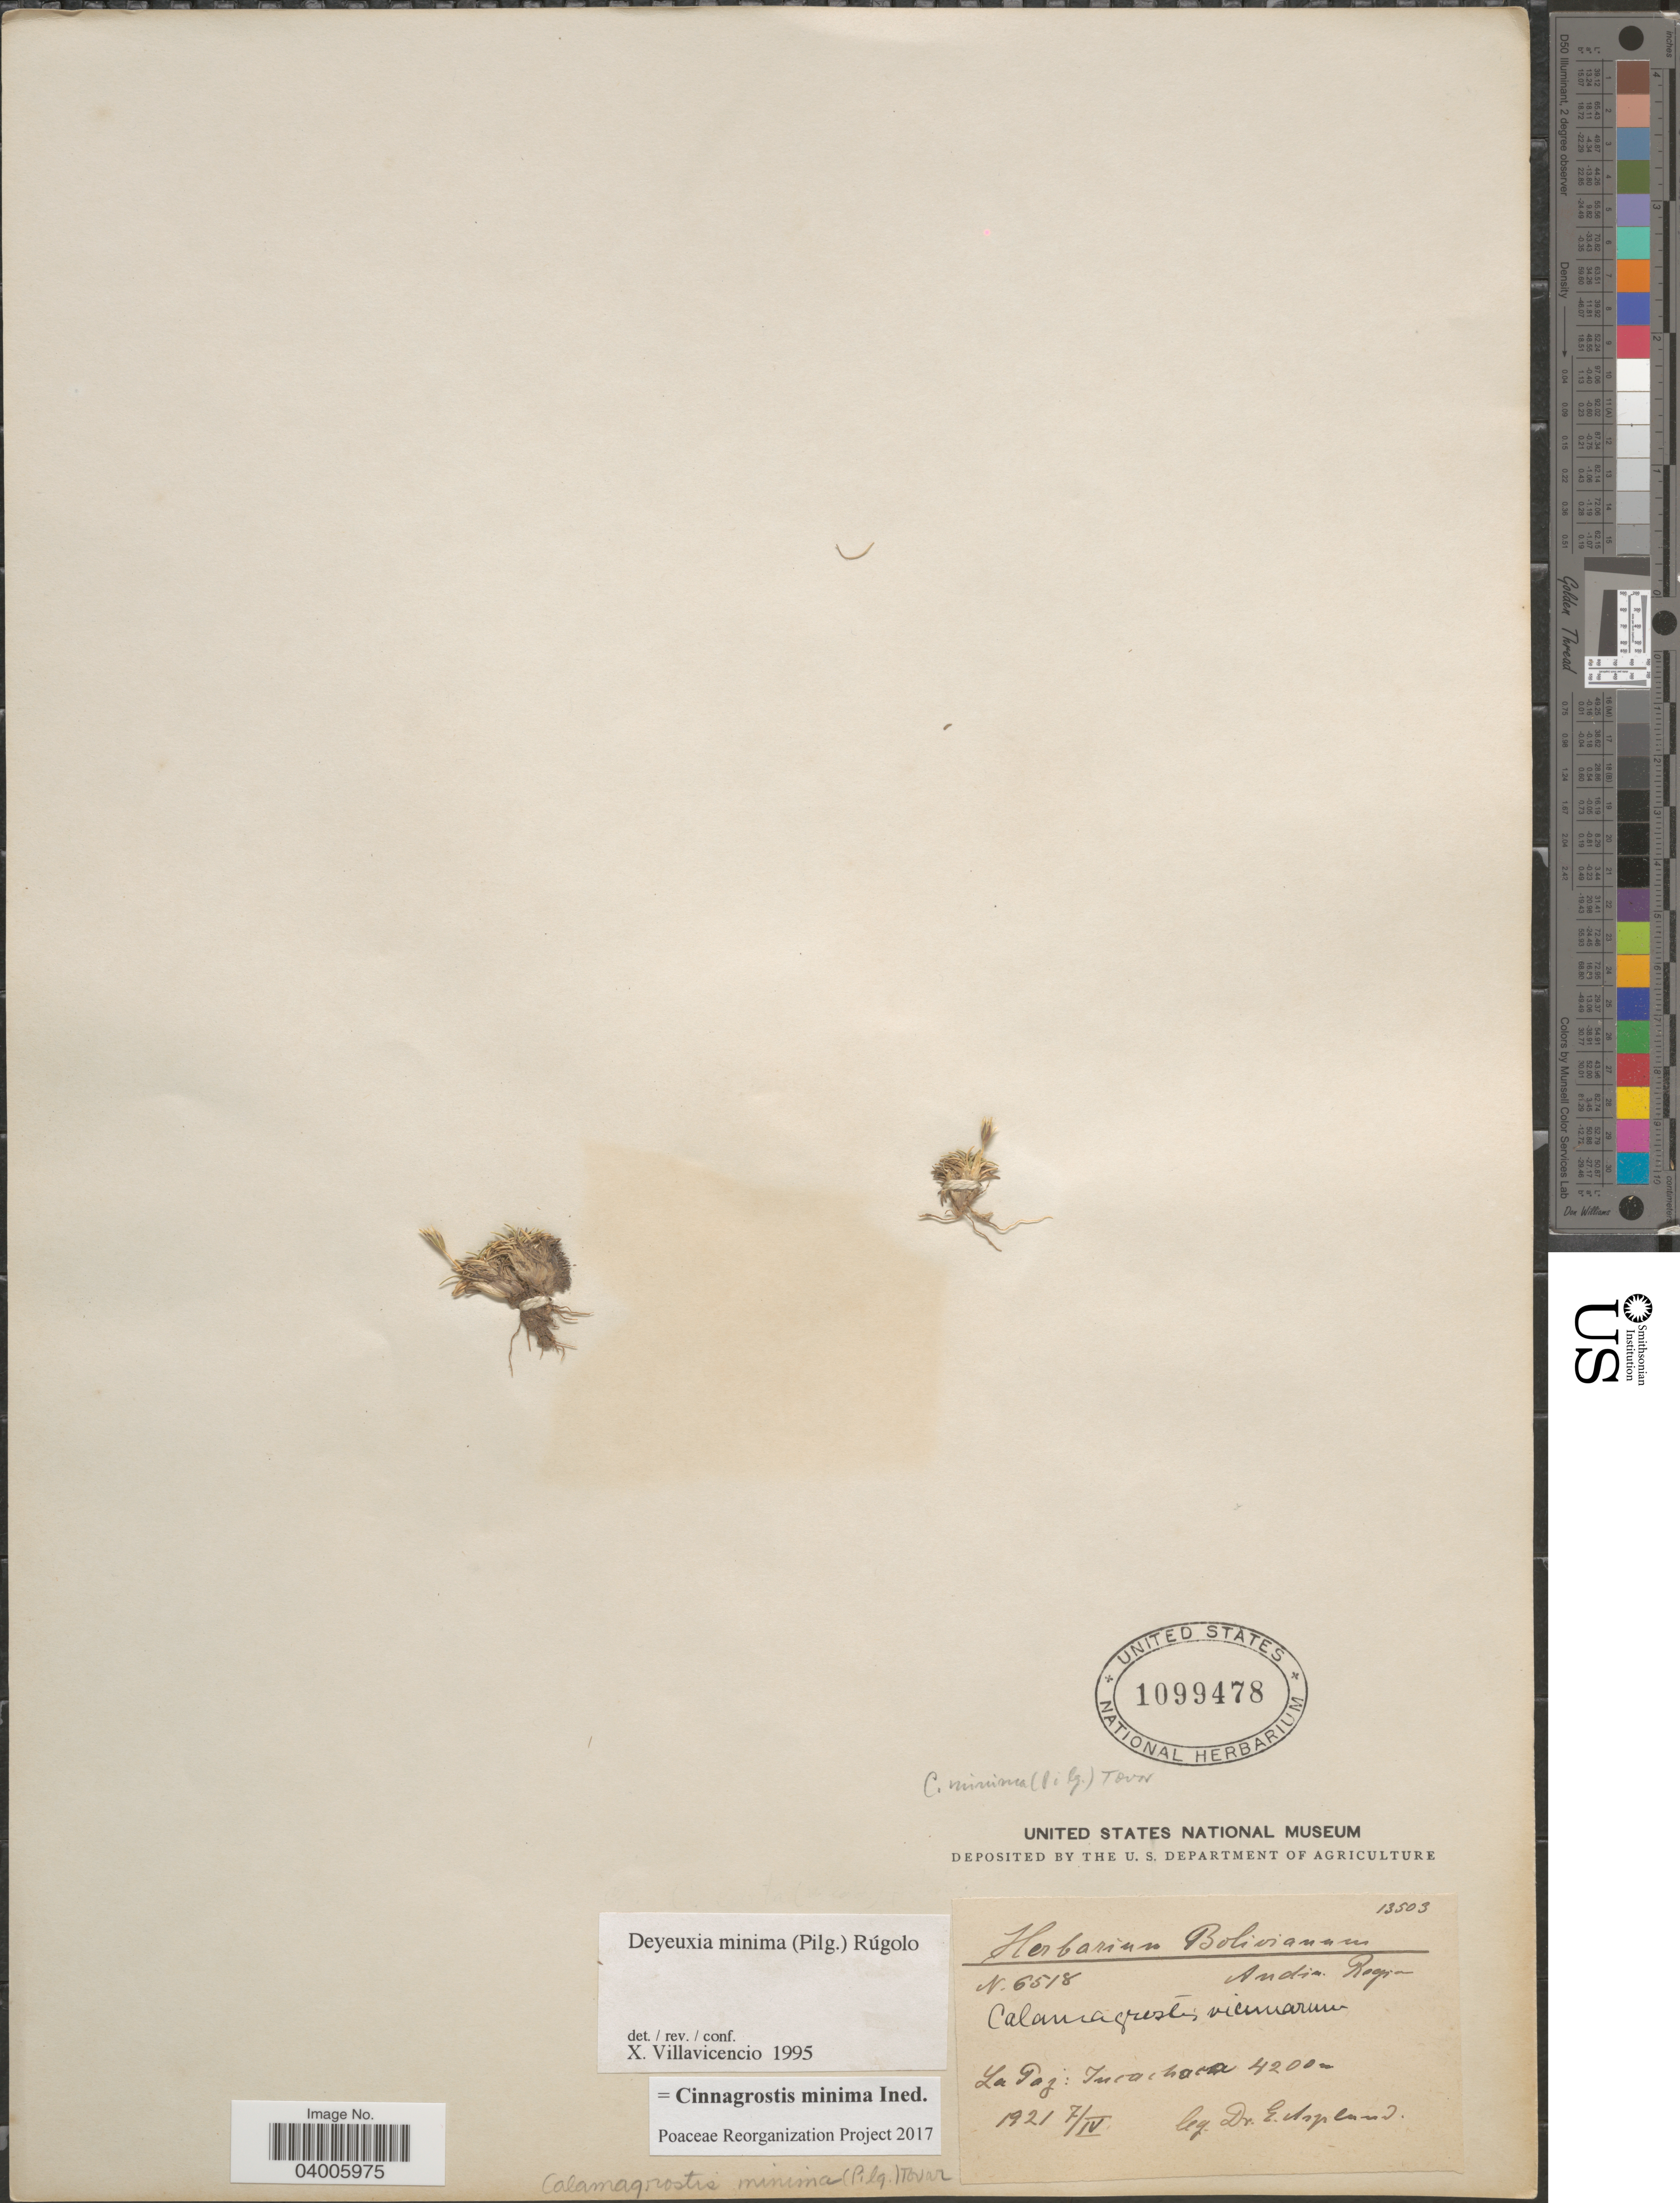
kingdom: Plantae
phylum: Tracheophyta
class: Liliopsida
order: Poales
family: Poaceae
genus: Cinnagrostis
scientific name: Cinnagrostis mollis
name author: (Pilg.) P.M. Peterson et al.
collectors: E. Asplund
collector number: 6518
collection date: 1921-04-07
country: Bolivia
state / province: La Paz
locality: Andin Region. Tucachaca.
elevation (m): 4200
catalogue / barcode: US 1099478